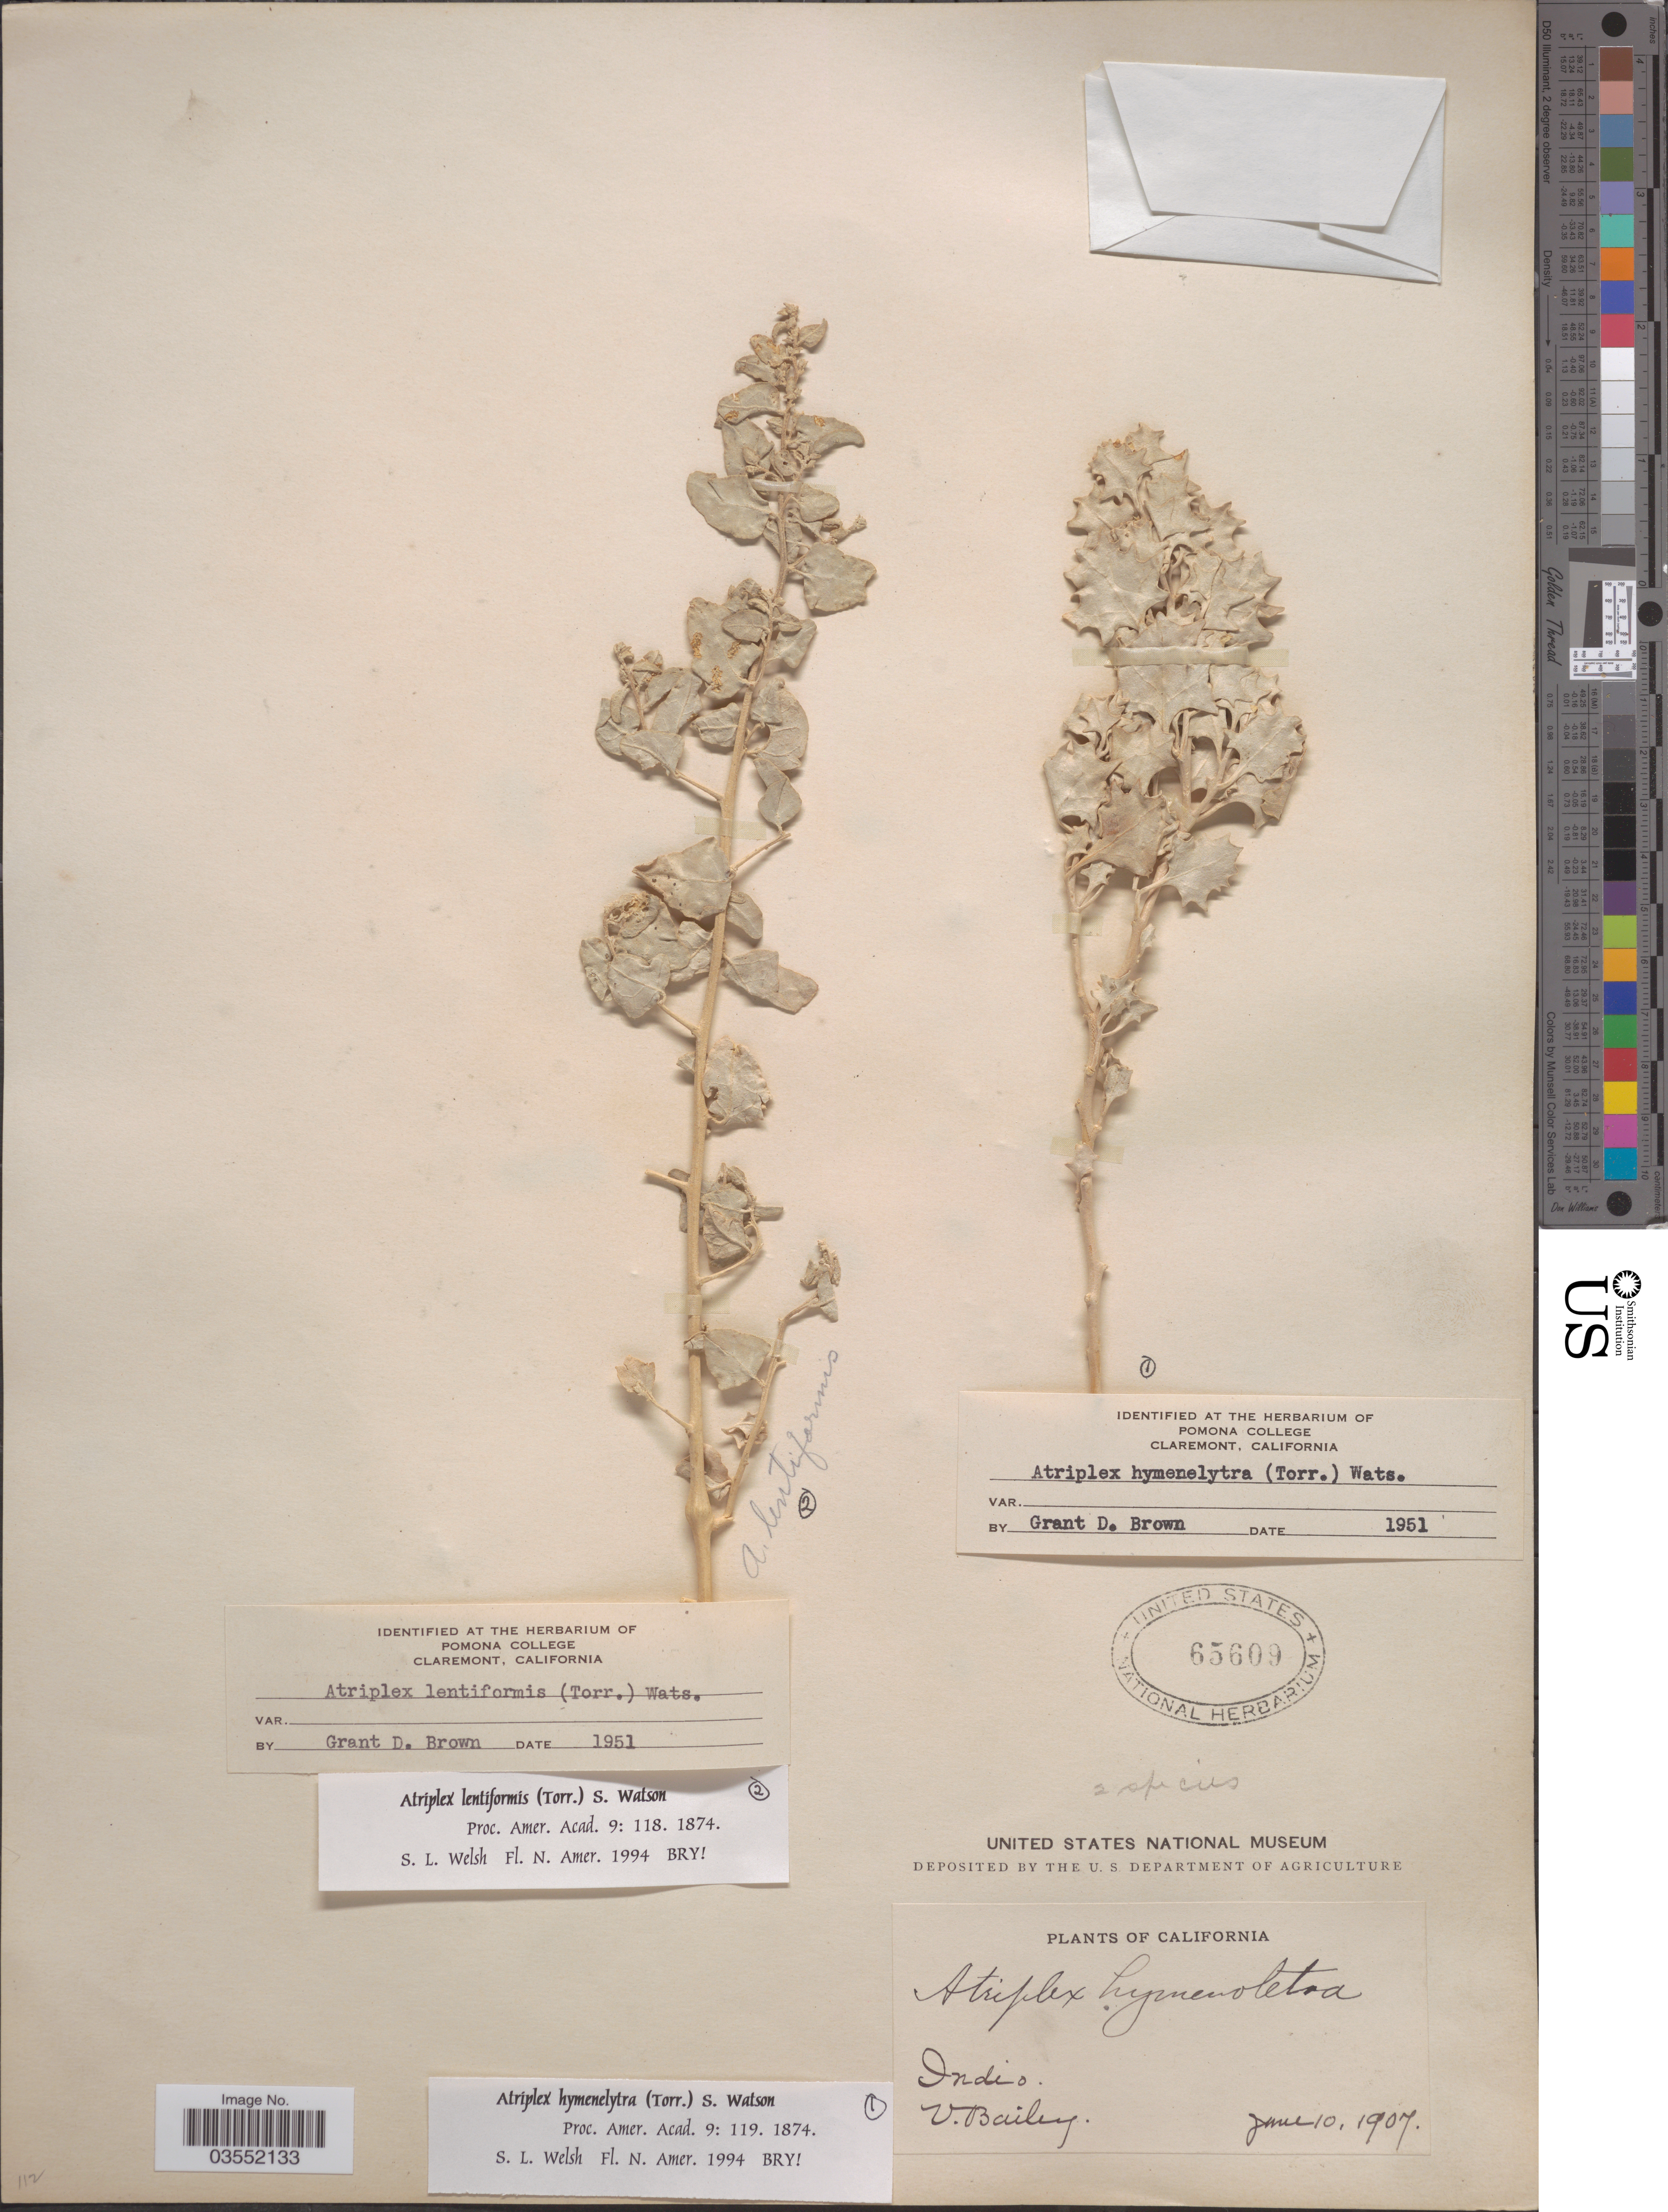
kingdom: Plantae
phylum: Tracheophyta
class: Magnoliopsida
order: Caryophyllales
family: Amaranthaceae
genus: Atriplex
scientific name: Atriplex hymenelytra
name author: (Torr.) S. Watson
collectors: V. L. Bailey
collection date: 1907-06-10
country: United States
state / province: California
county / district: Riverside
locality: Indio.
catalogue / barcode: US 65609